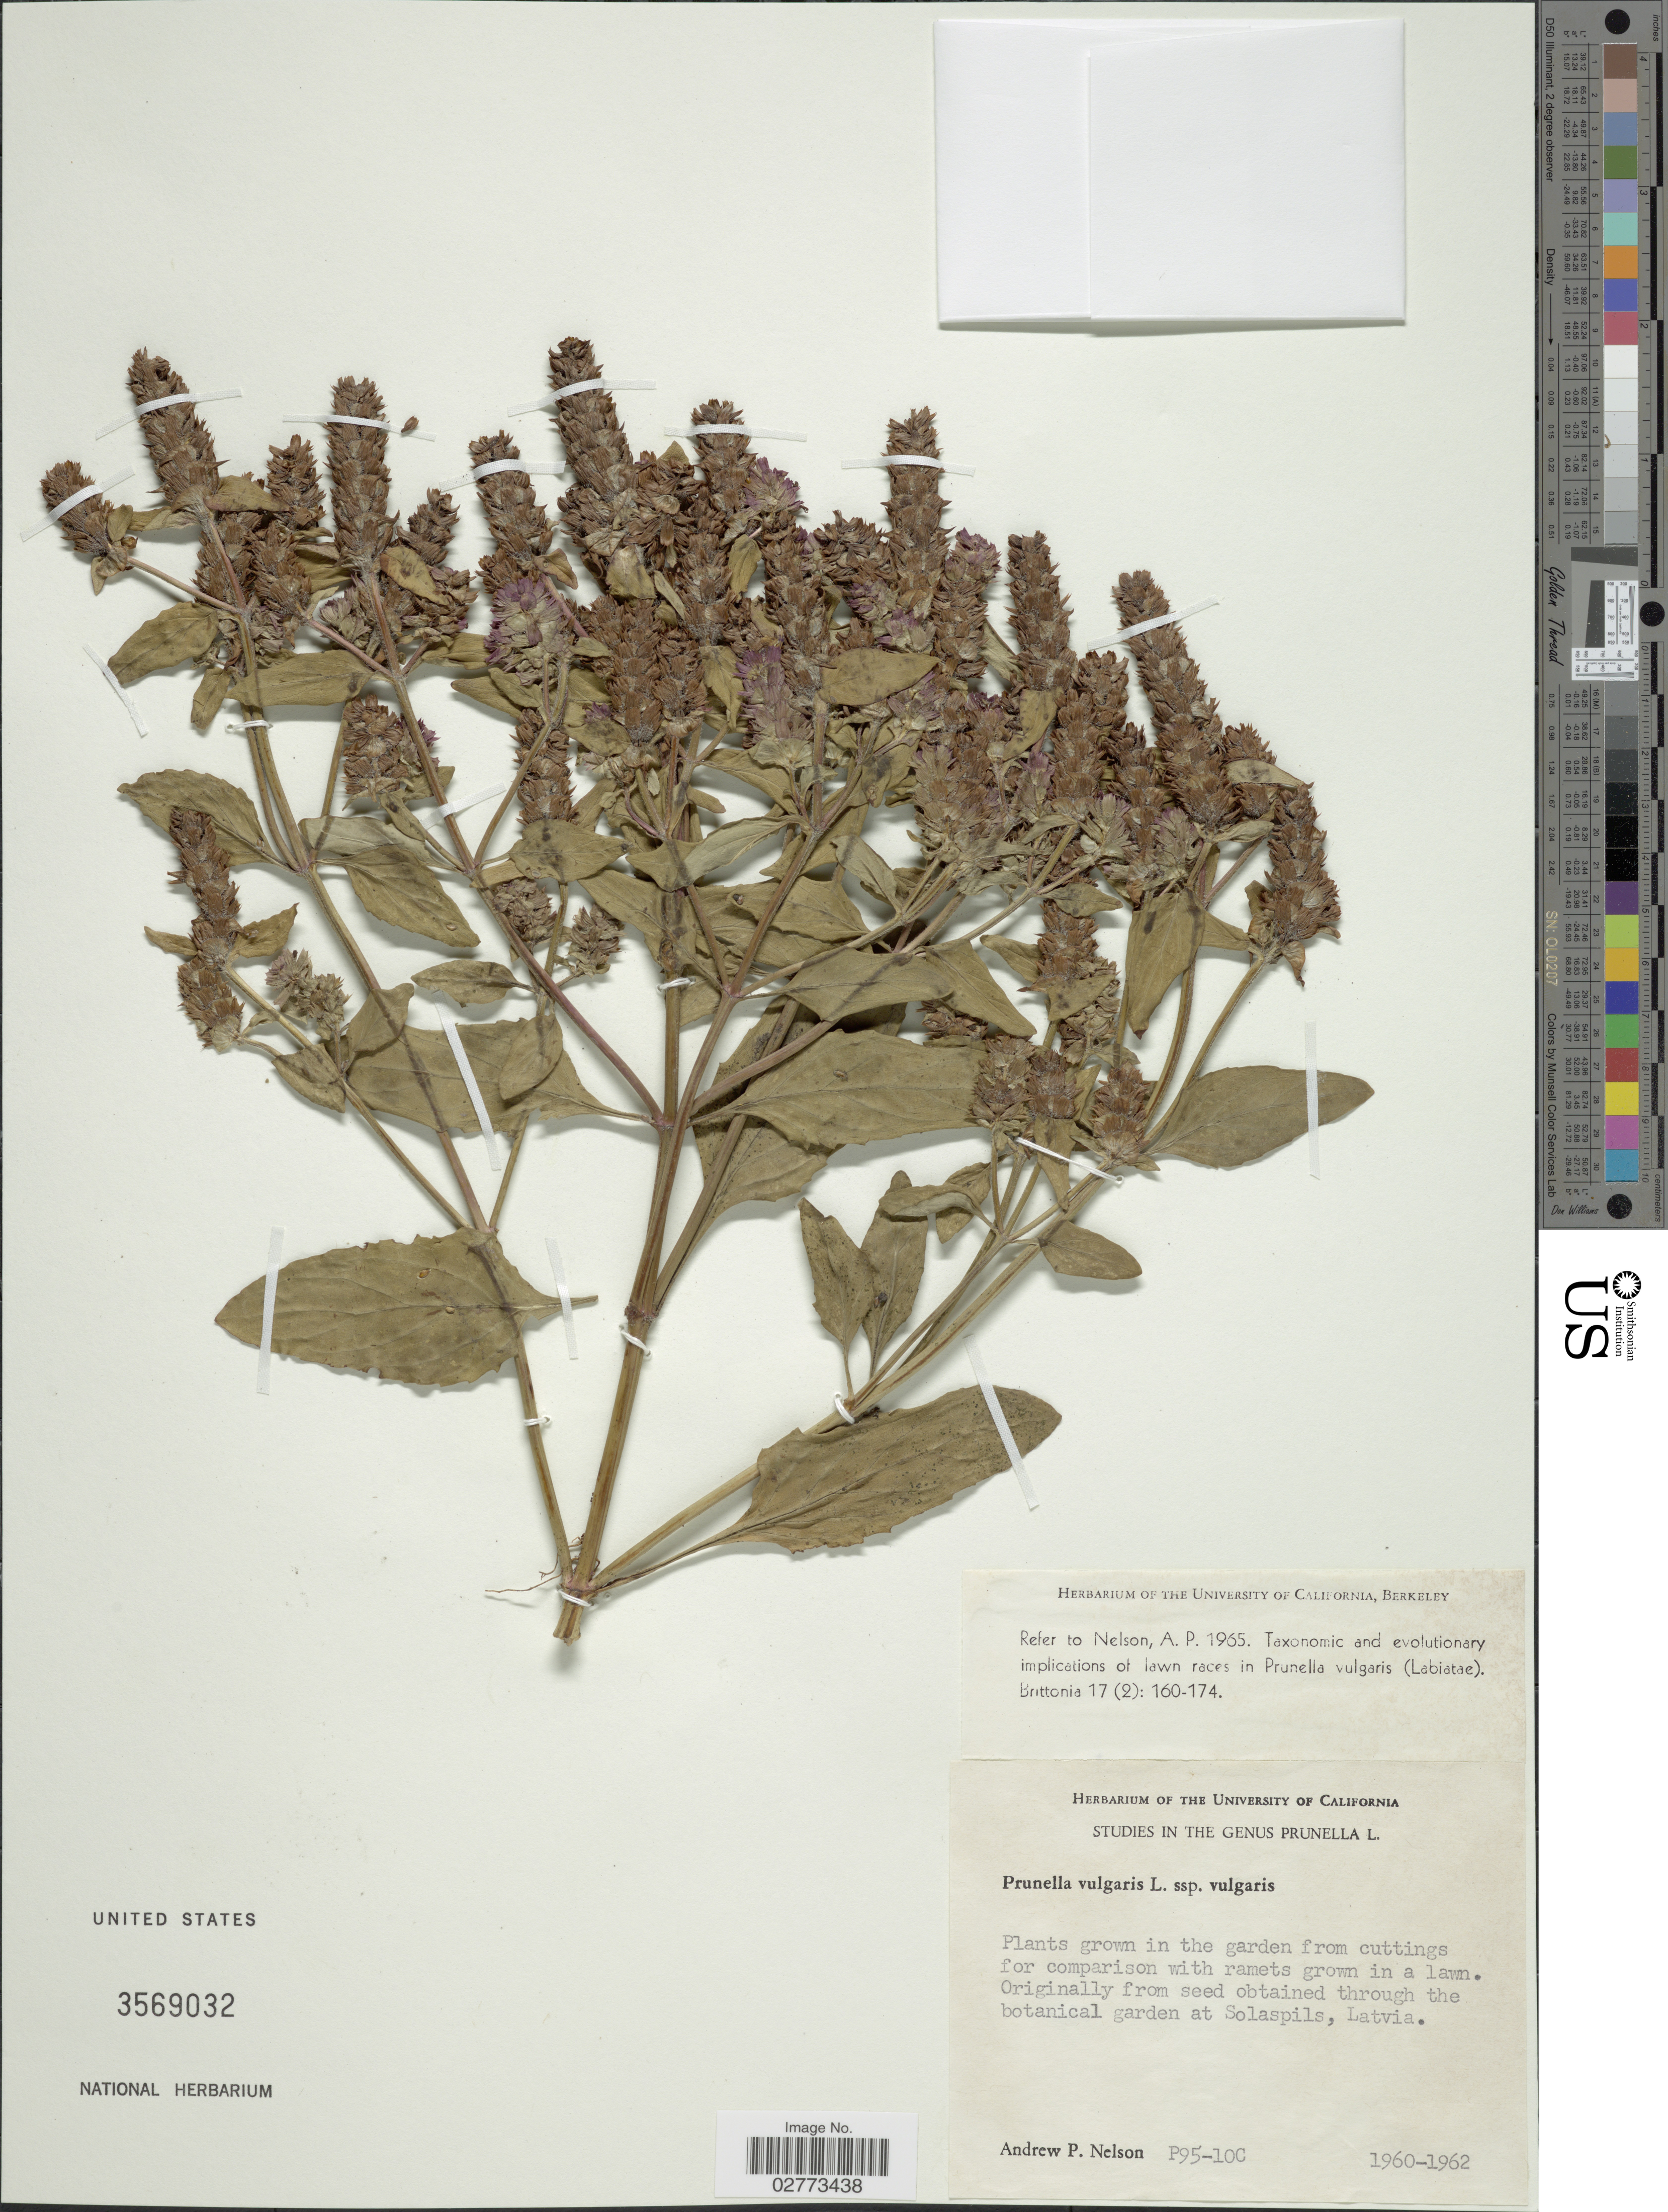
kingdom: Plantae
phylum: Tracheophyta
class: Magnoliopsida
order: Lamiales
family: Lamiaceae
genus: Prunella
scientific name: Prunella vulgaris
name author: L.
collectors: A. Nelson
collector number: P95-100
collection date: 1960/1962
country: Latvia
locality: Through the botanical garden at Solaspils.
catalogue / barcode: US 3569032